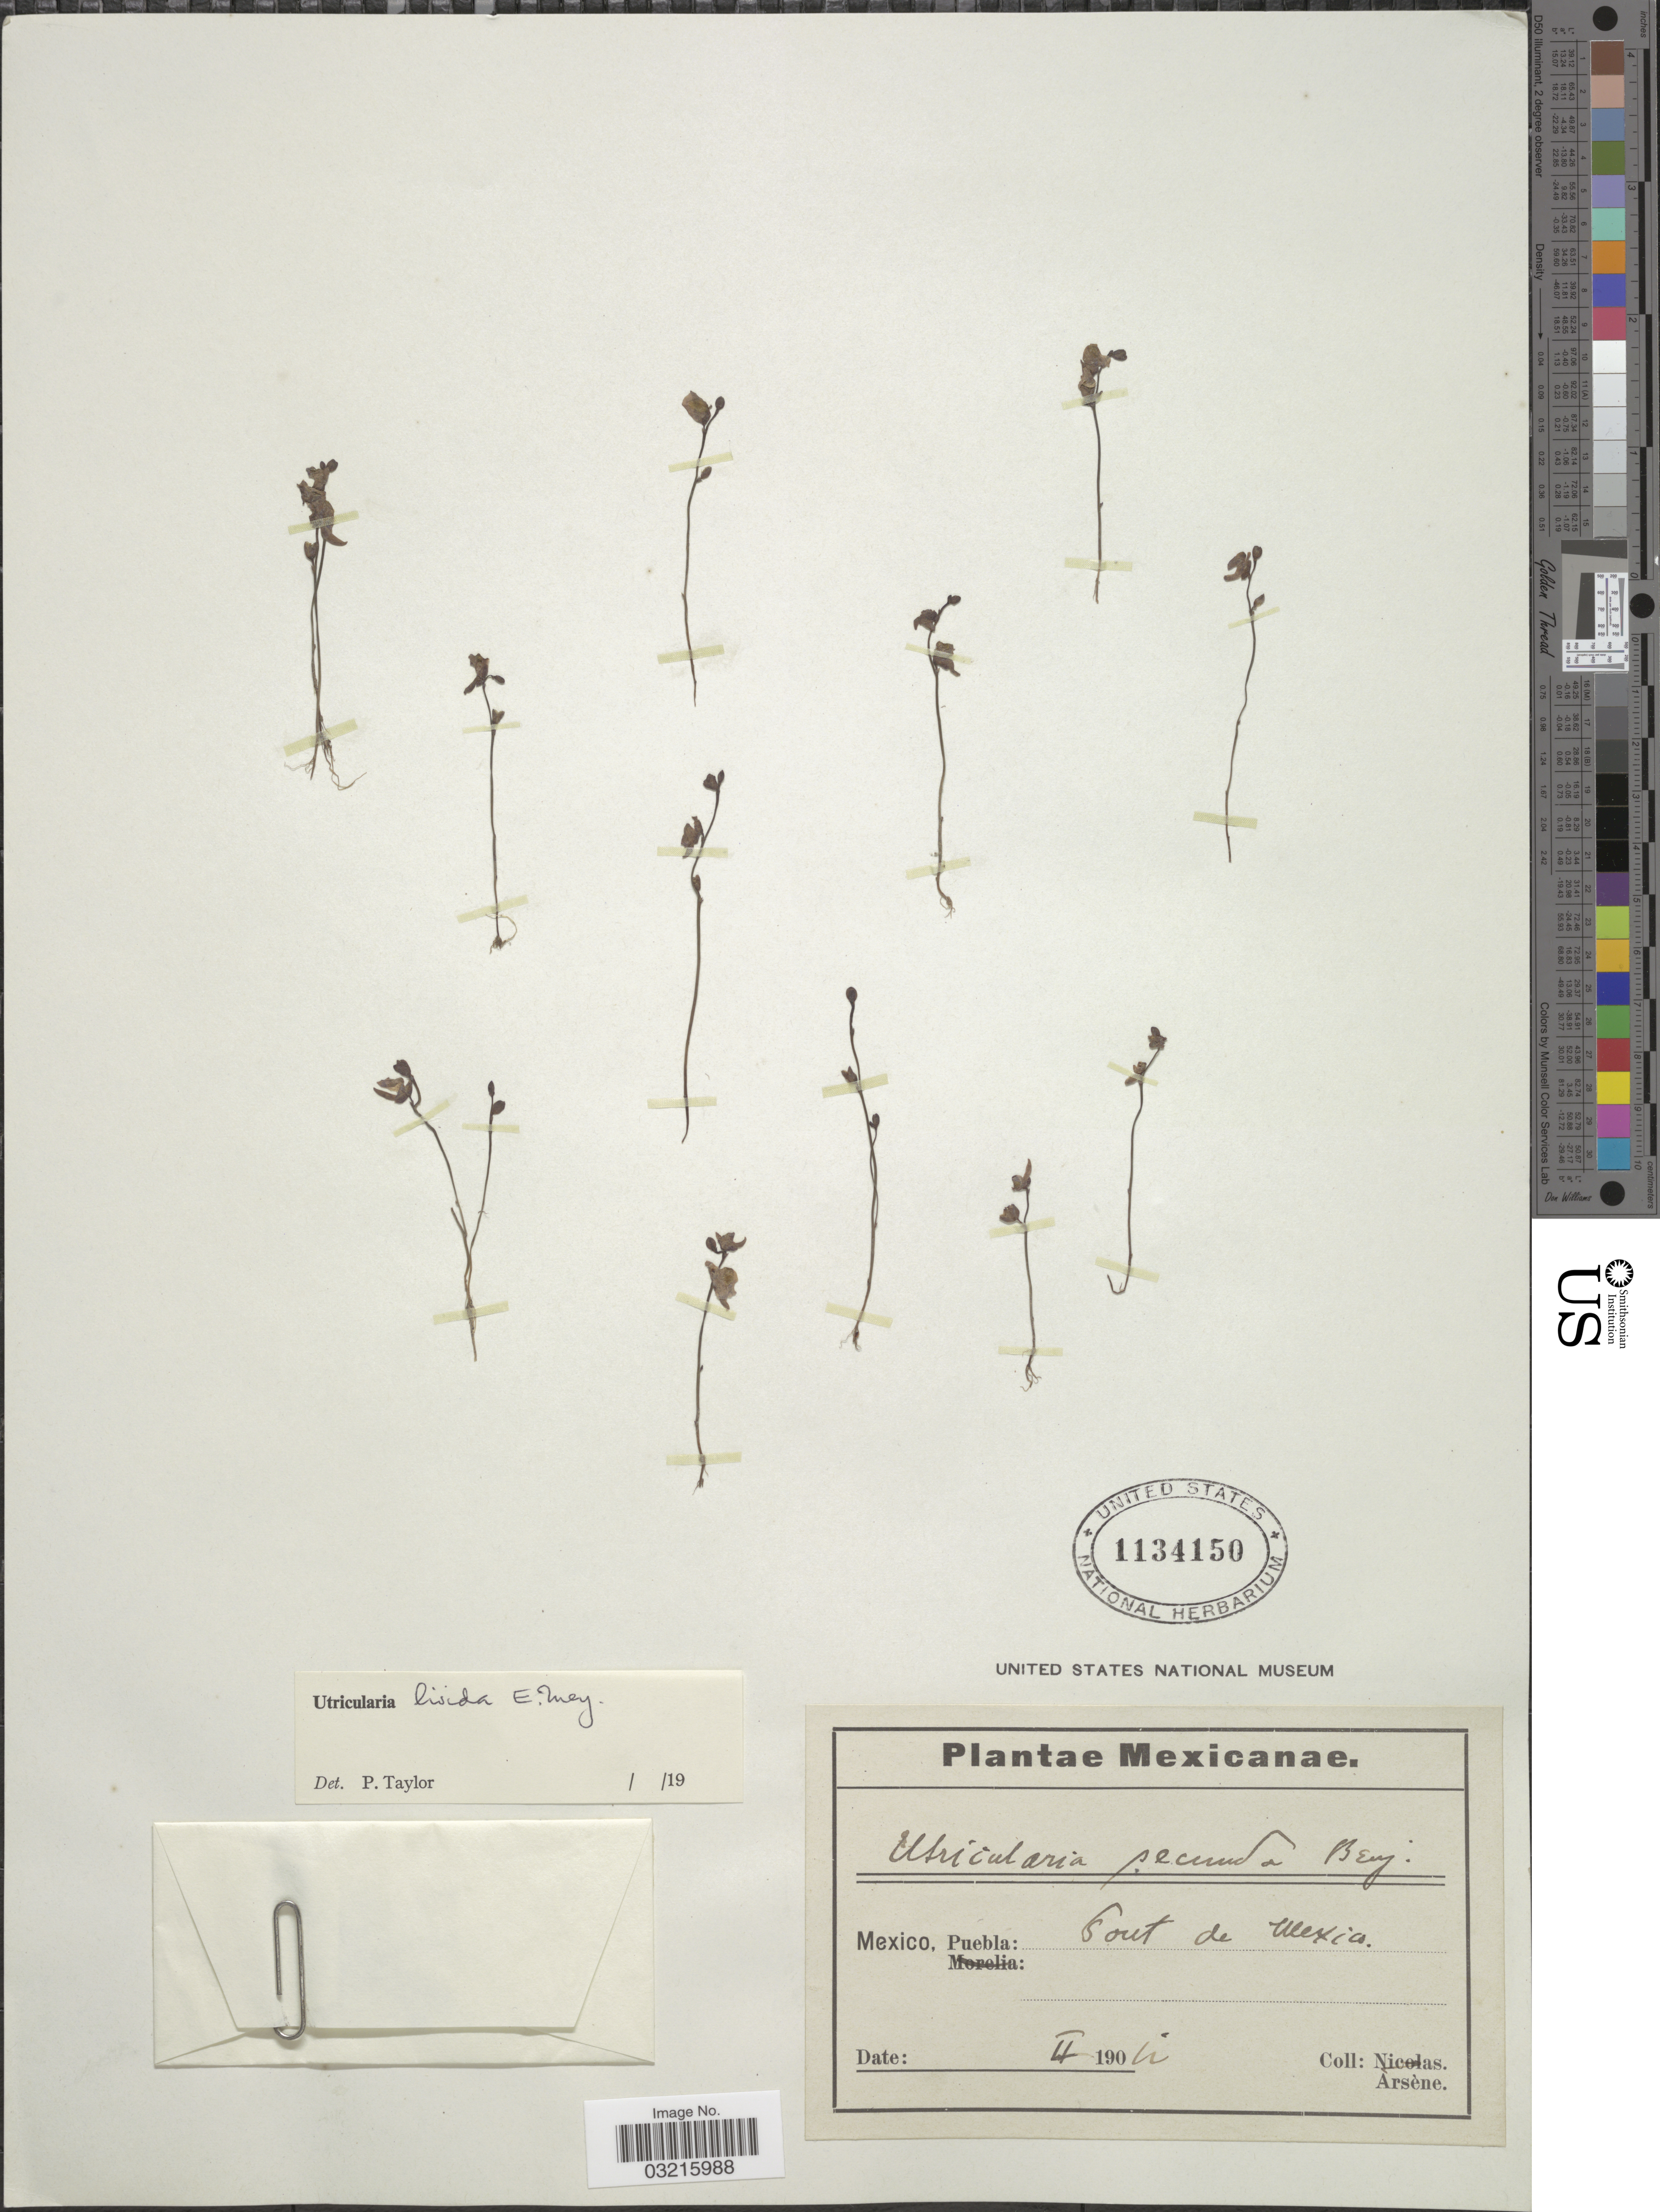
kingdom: Plantae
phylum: Tracheophyta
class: Magnoliopsida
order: Lamiales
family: Lentibulariaceae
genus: Utricularia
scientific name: Utricularia livida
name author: E. Mey.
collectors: -. Nicolas & -- Arsène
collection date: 1904-02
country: Mexico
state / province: Puebla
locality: Foret de Mexico.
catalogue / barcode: US 1134150